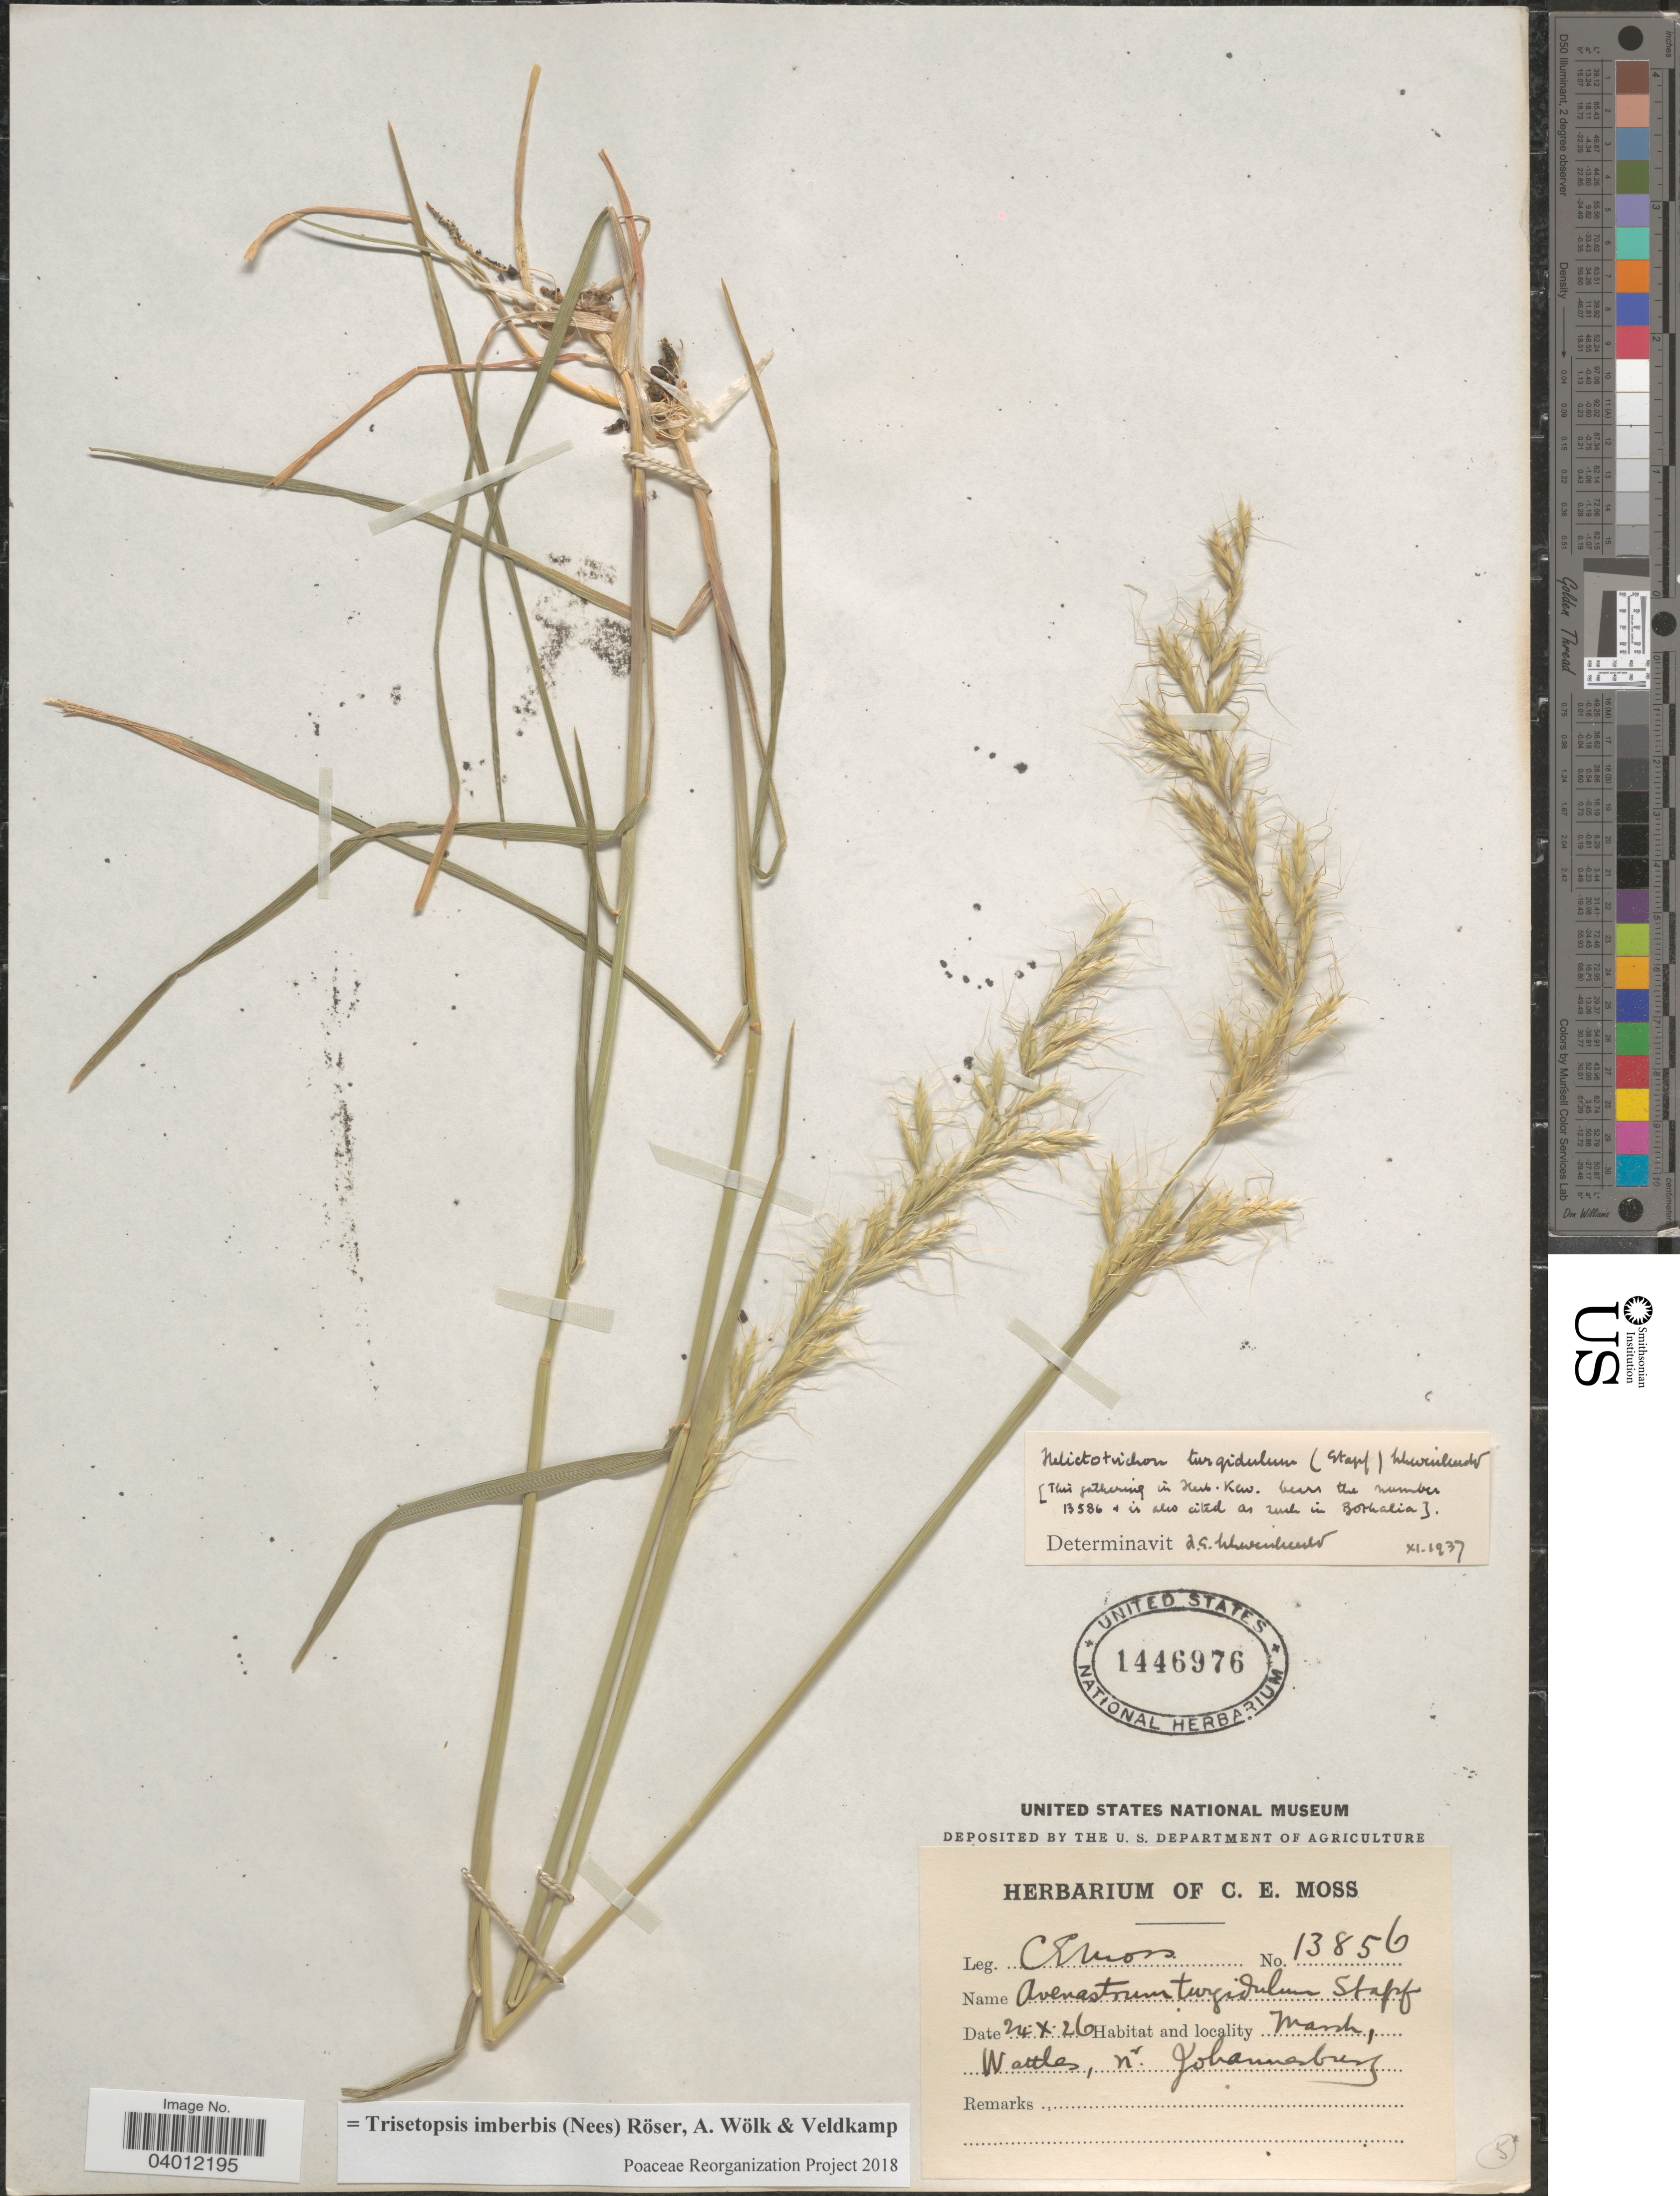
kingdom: Plantae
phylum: Tracheophyta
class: Liliopsida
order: Poales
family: Poaceae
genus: Trisetopsis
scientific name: Trisetopsis imberbis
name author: (Nees) Röser et al.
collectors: C. E. Moss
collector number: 13856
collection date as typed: Transcribed d/m/y: 24/10/26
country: South Africa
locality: Marsh, Wattles, nr. Johannesburg.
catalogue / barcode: US 1446976